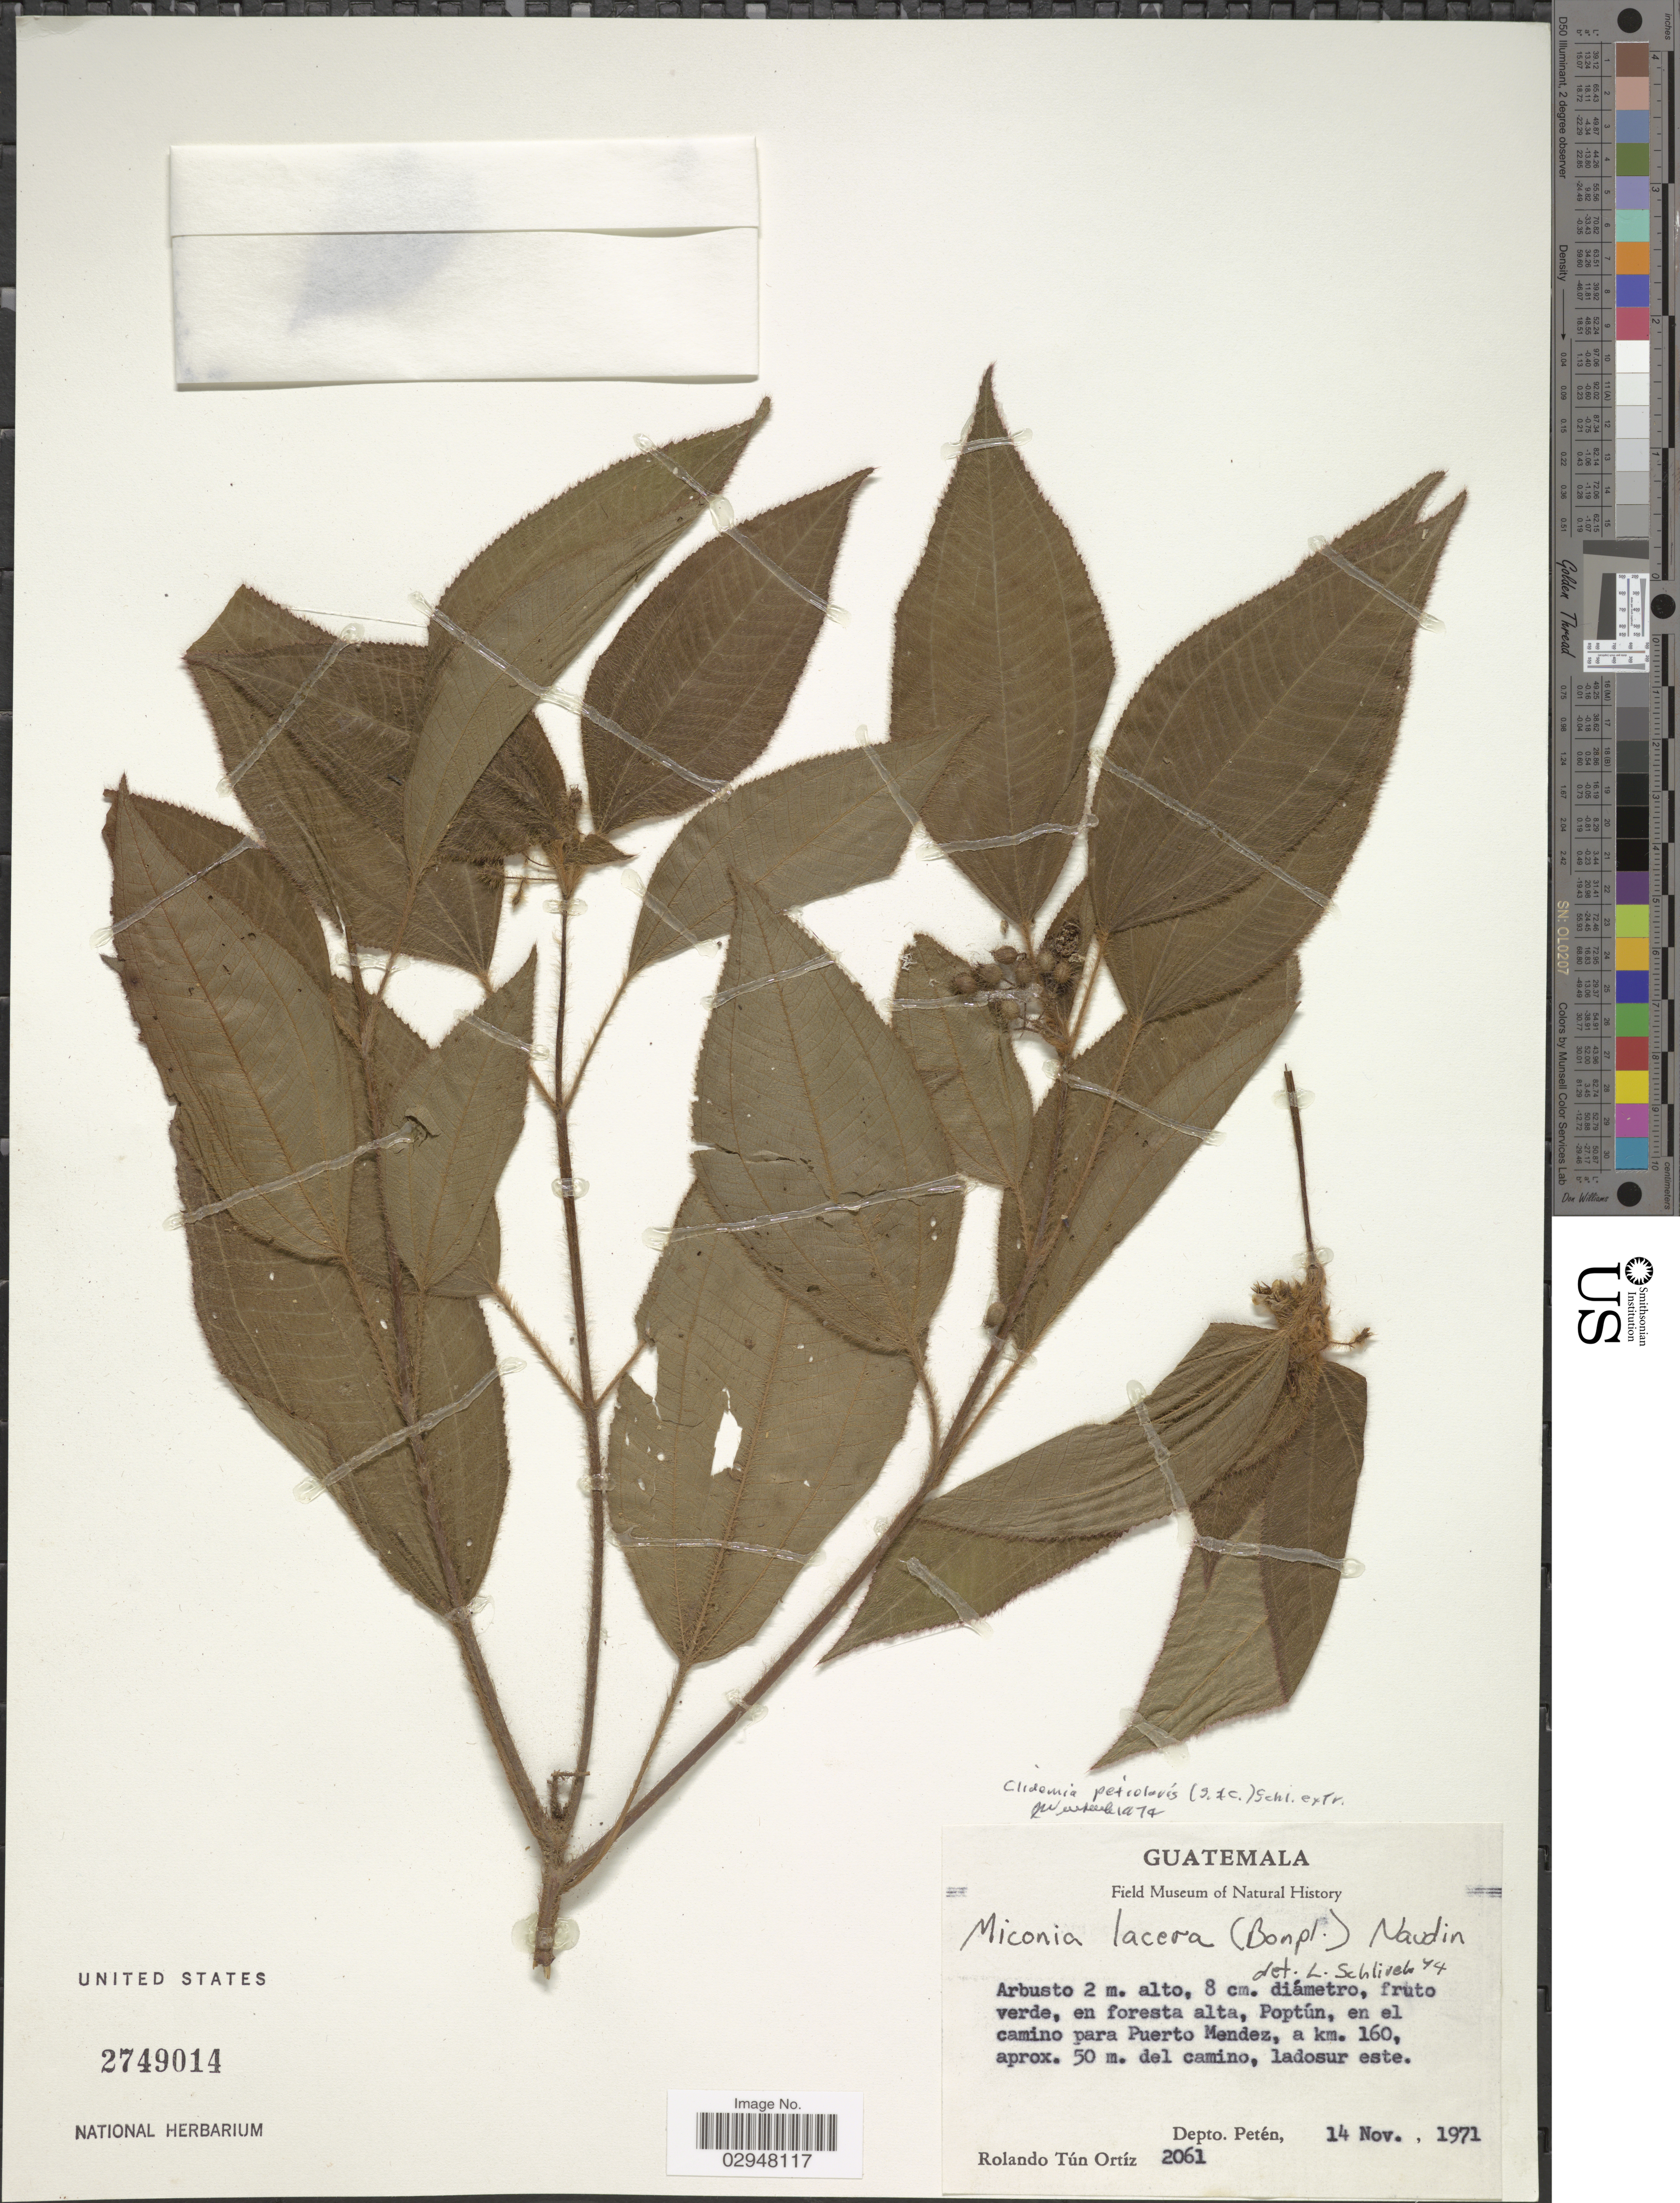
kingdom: Plantae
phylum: Tracheophyta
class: Magnoliopsida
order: Myrtales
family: Melastomataceae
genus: Clidemia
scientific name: Clidemia petiolaris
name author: (Schltdl. & Cham.) Schltdl. ex Triana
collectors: R. Ortiz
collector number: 2061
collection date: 1971-11-14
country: Guatemala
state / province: El Petén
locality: Poptún, en el camino para Puerto Mendez, a km. 160, aprox. 50 m. del camino, ladosur este. Depto. Petén.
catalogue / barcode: US 2749014